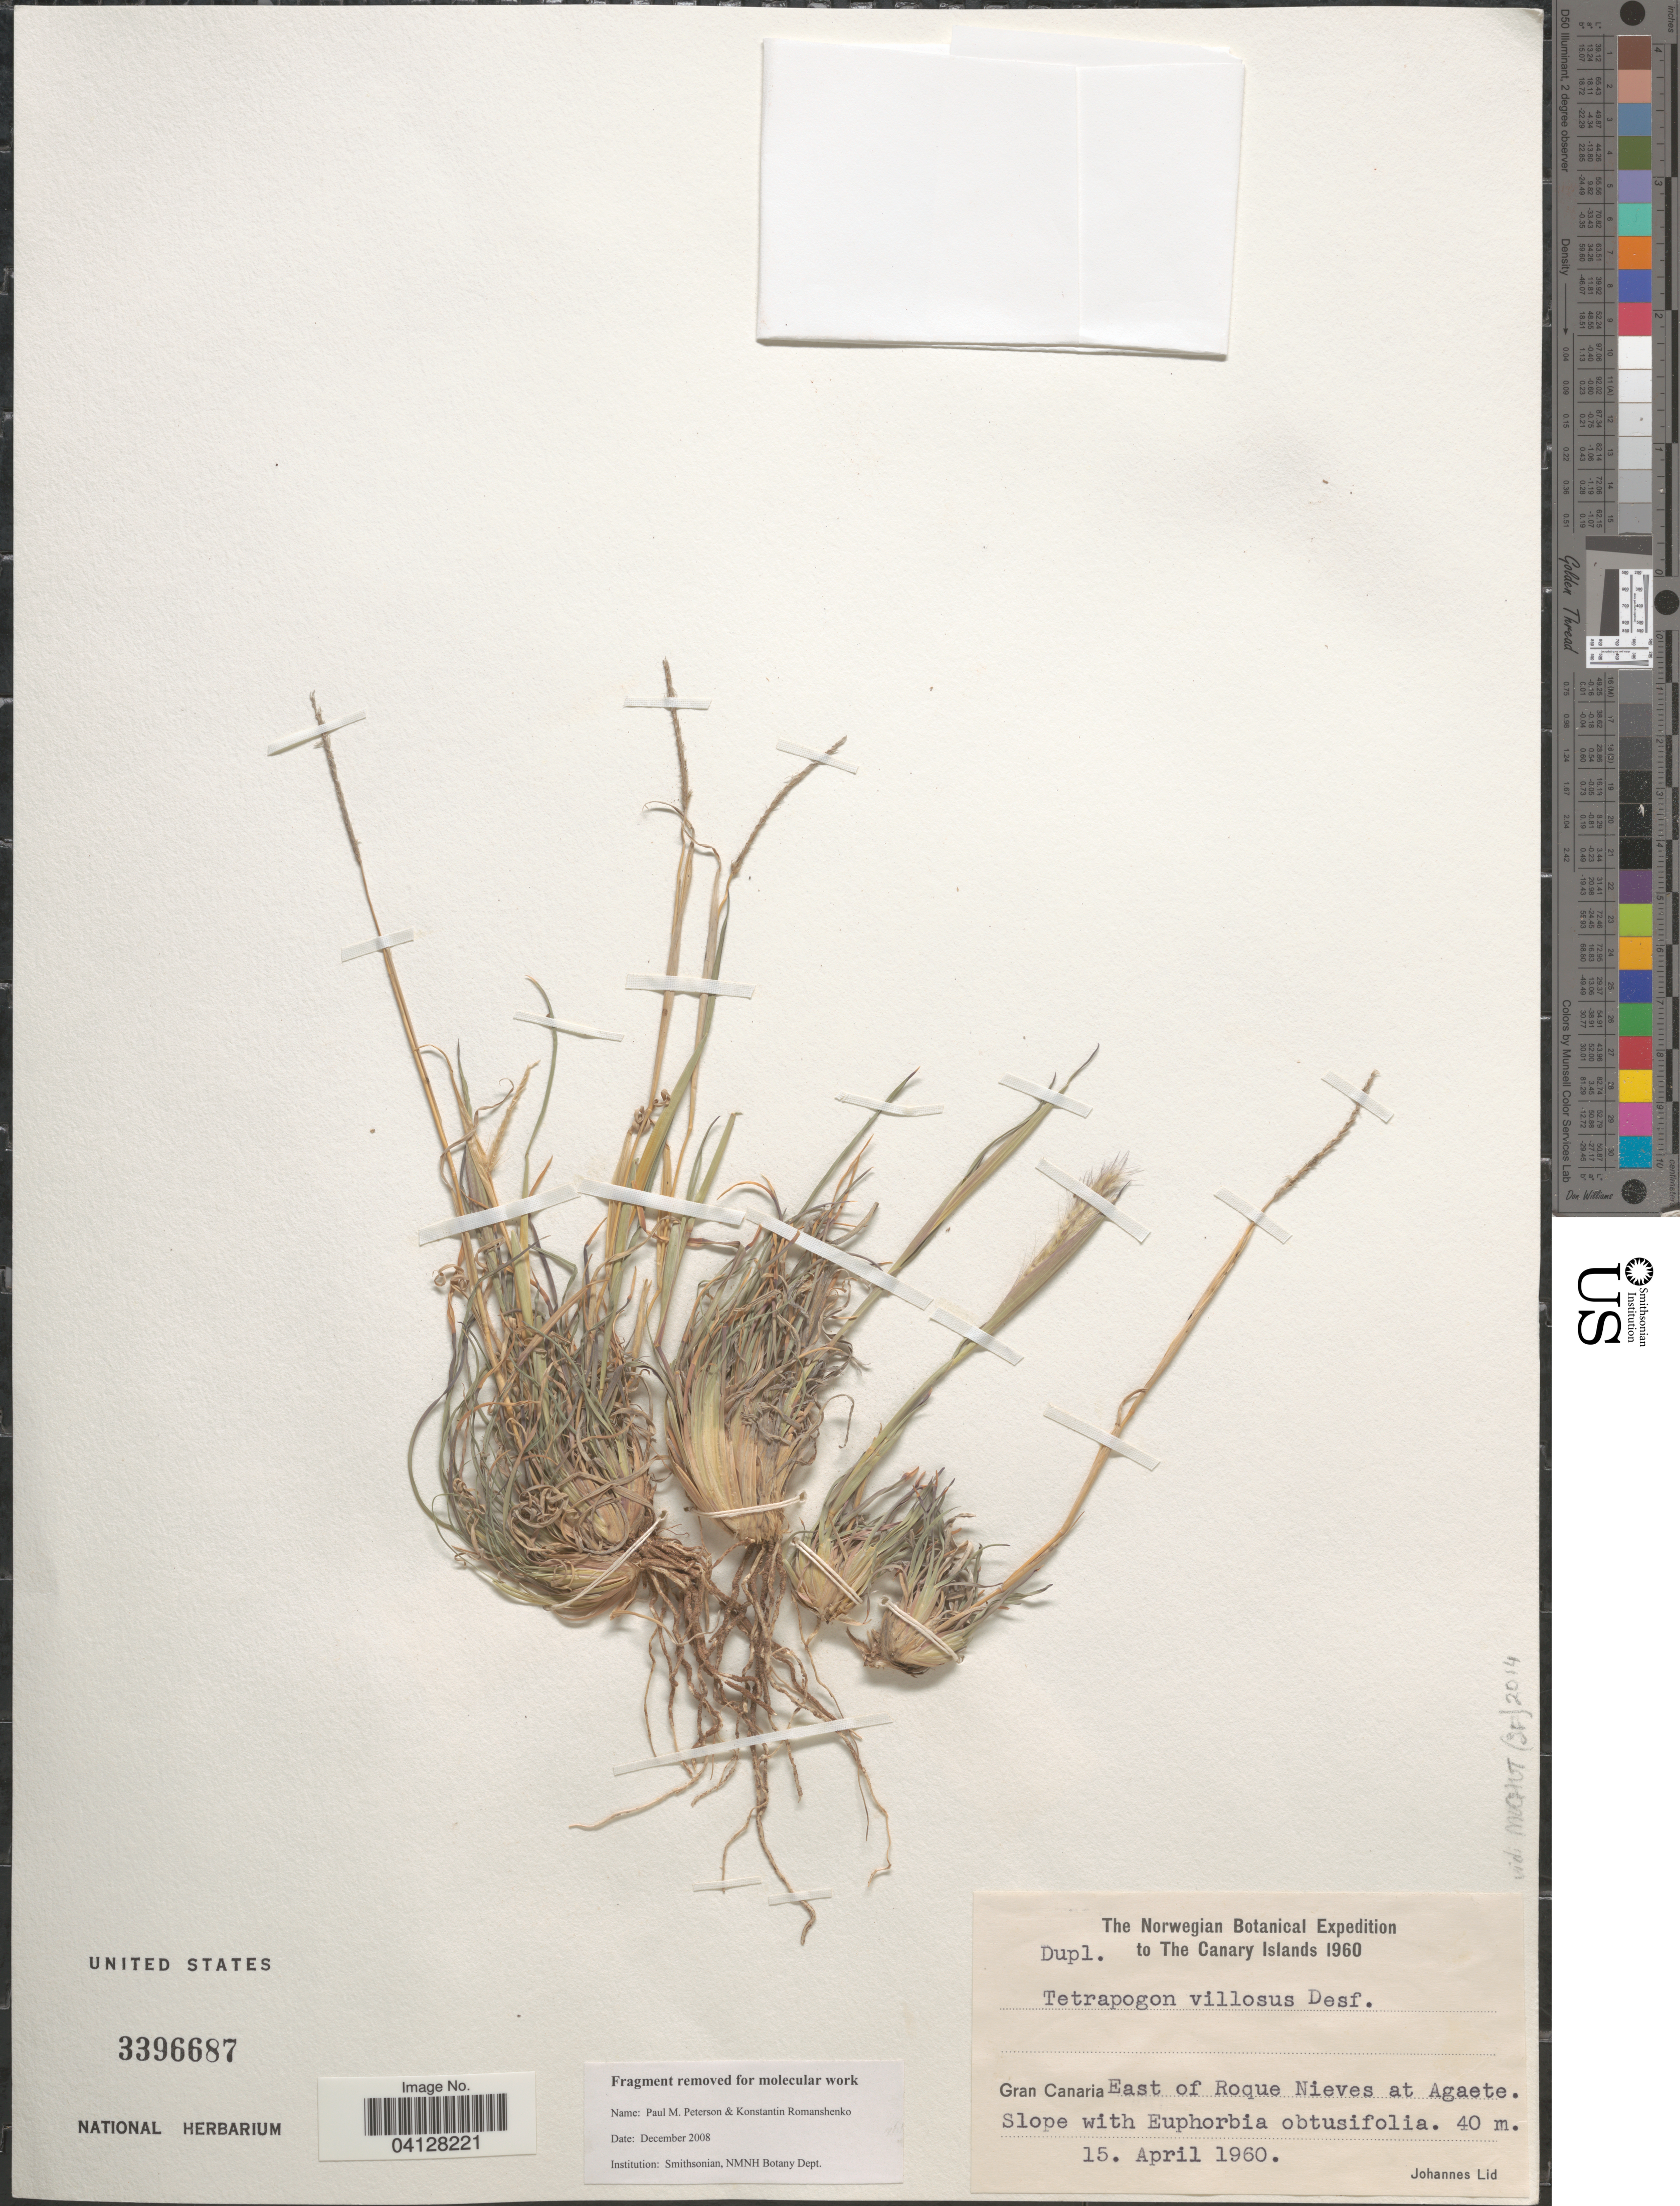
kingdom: Plantae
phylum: Tracheophyta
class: Liliopsida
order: Poales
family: Poaceae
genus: Tetrapogon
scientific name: Tetrapogon villosus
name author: Desf.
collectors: J. Lid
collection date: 1960-04-15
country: Spain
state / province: Canarias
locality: The Norwegian Botanical Expedition to The Canary Islands 1960. Gran Canaria East of Roque Nieves at Agaete.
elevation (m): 40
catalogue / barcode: US 3396687